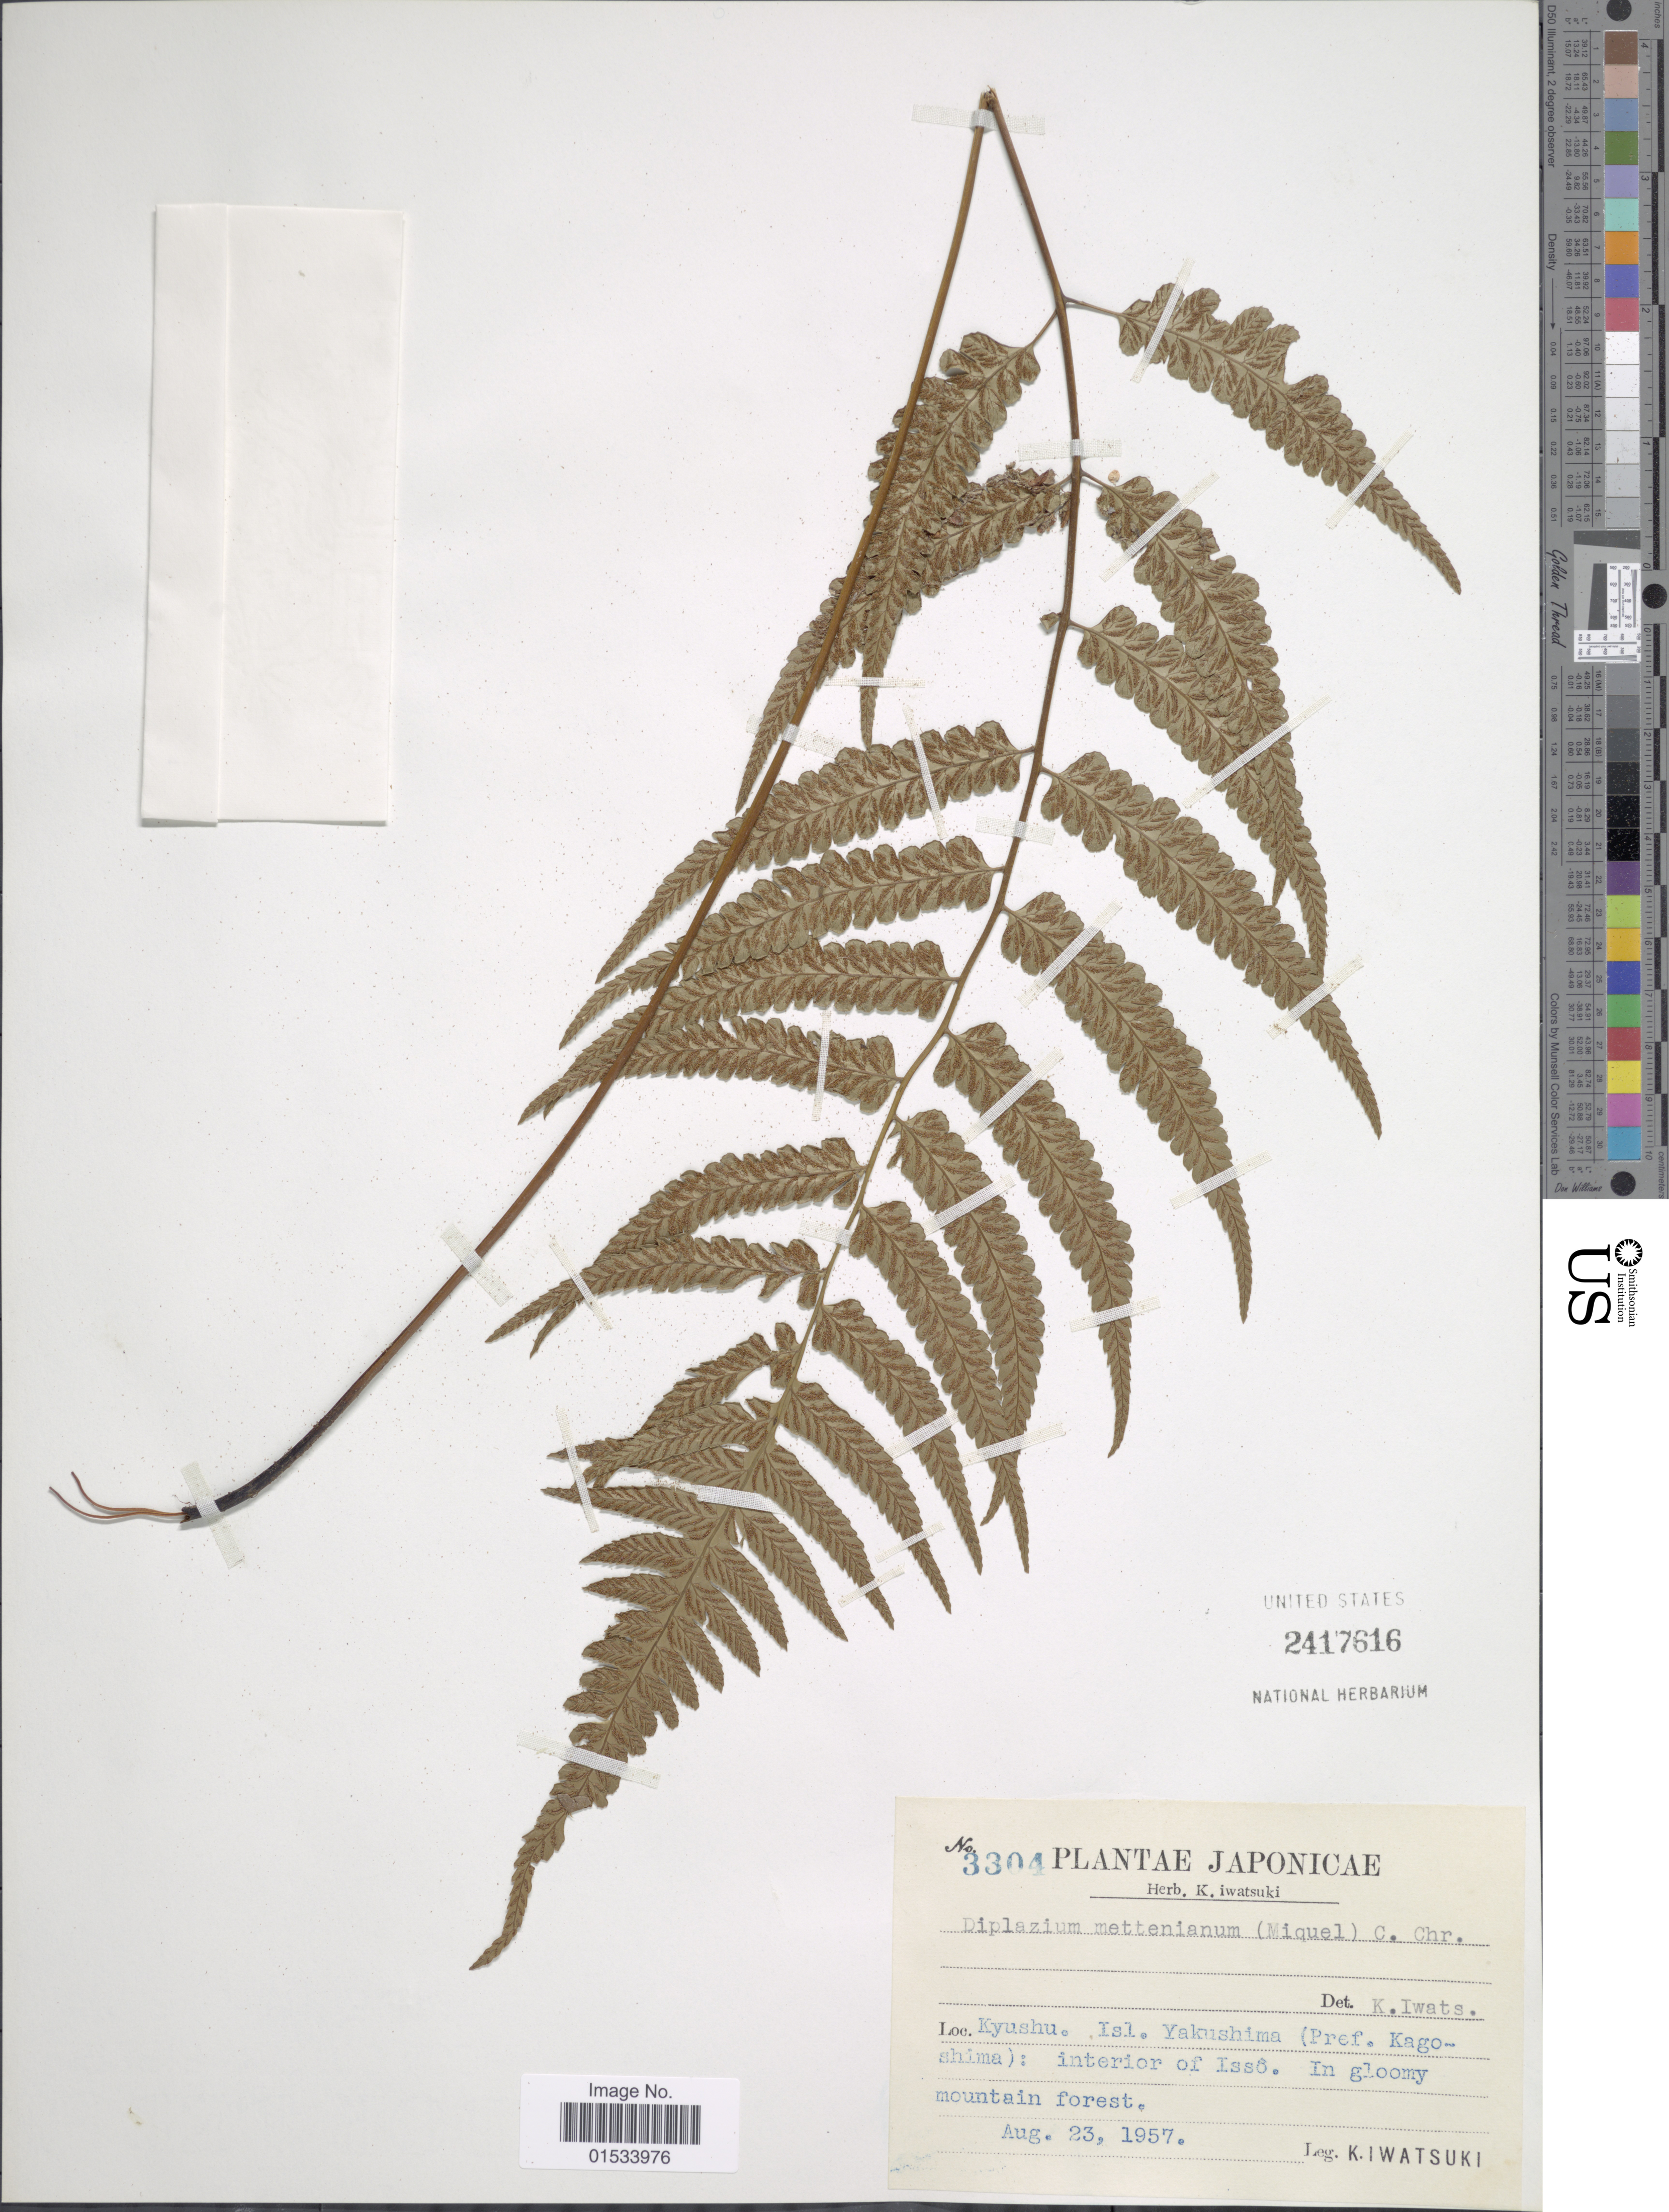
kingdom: Plantae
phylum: Tracheophyta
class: Polypodiopsida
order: Polypodiales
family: Athyriaceae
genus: Diplazium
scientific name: Diplazium mettenianum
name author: (Miq.) C. Chr.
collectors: K. Iwatsuki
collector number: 3304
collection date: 1957-08-23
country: Japan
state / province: Kagosima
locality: Kyushu Isl. Yakushima: interior of Isso, in gloomy mountain forest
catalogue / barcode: US 2417616